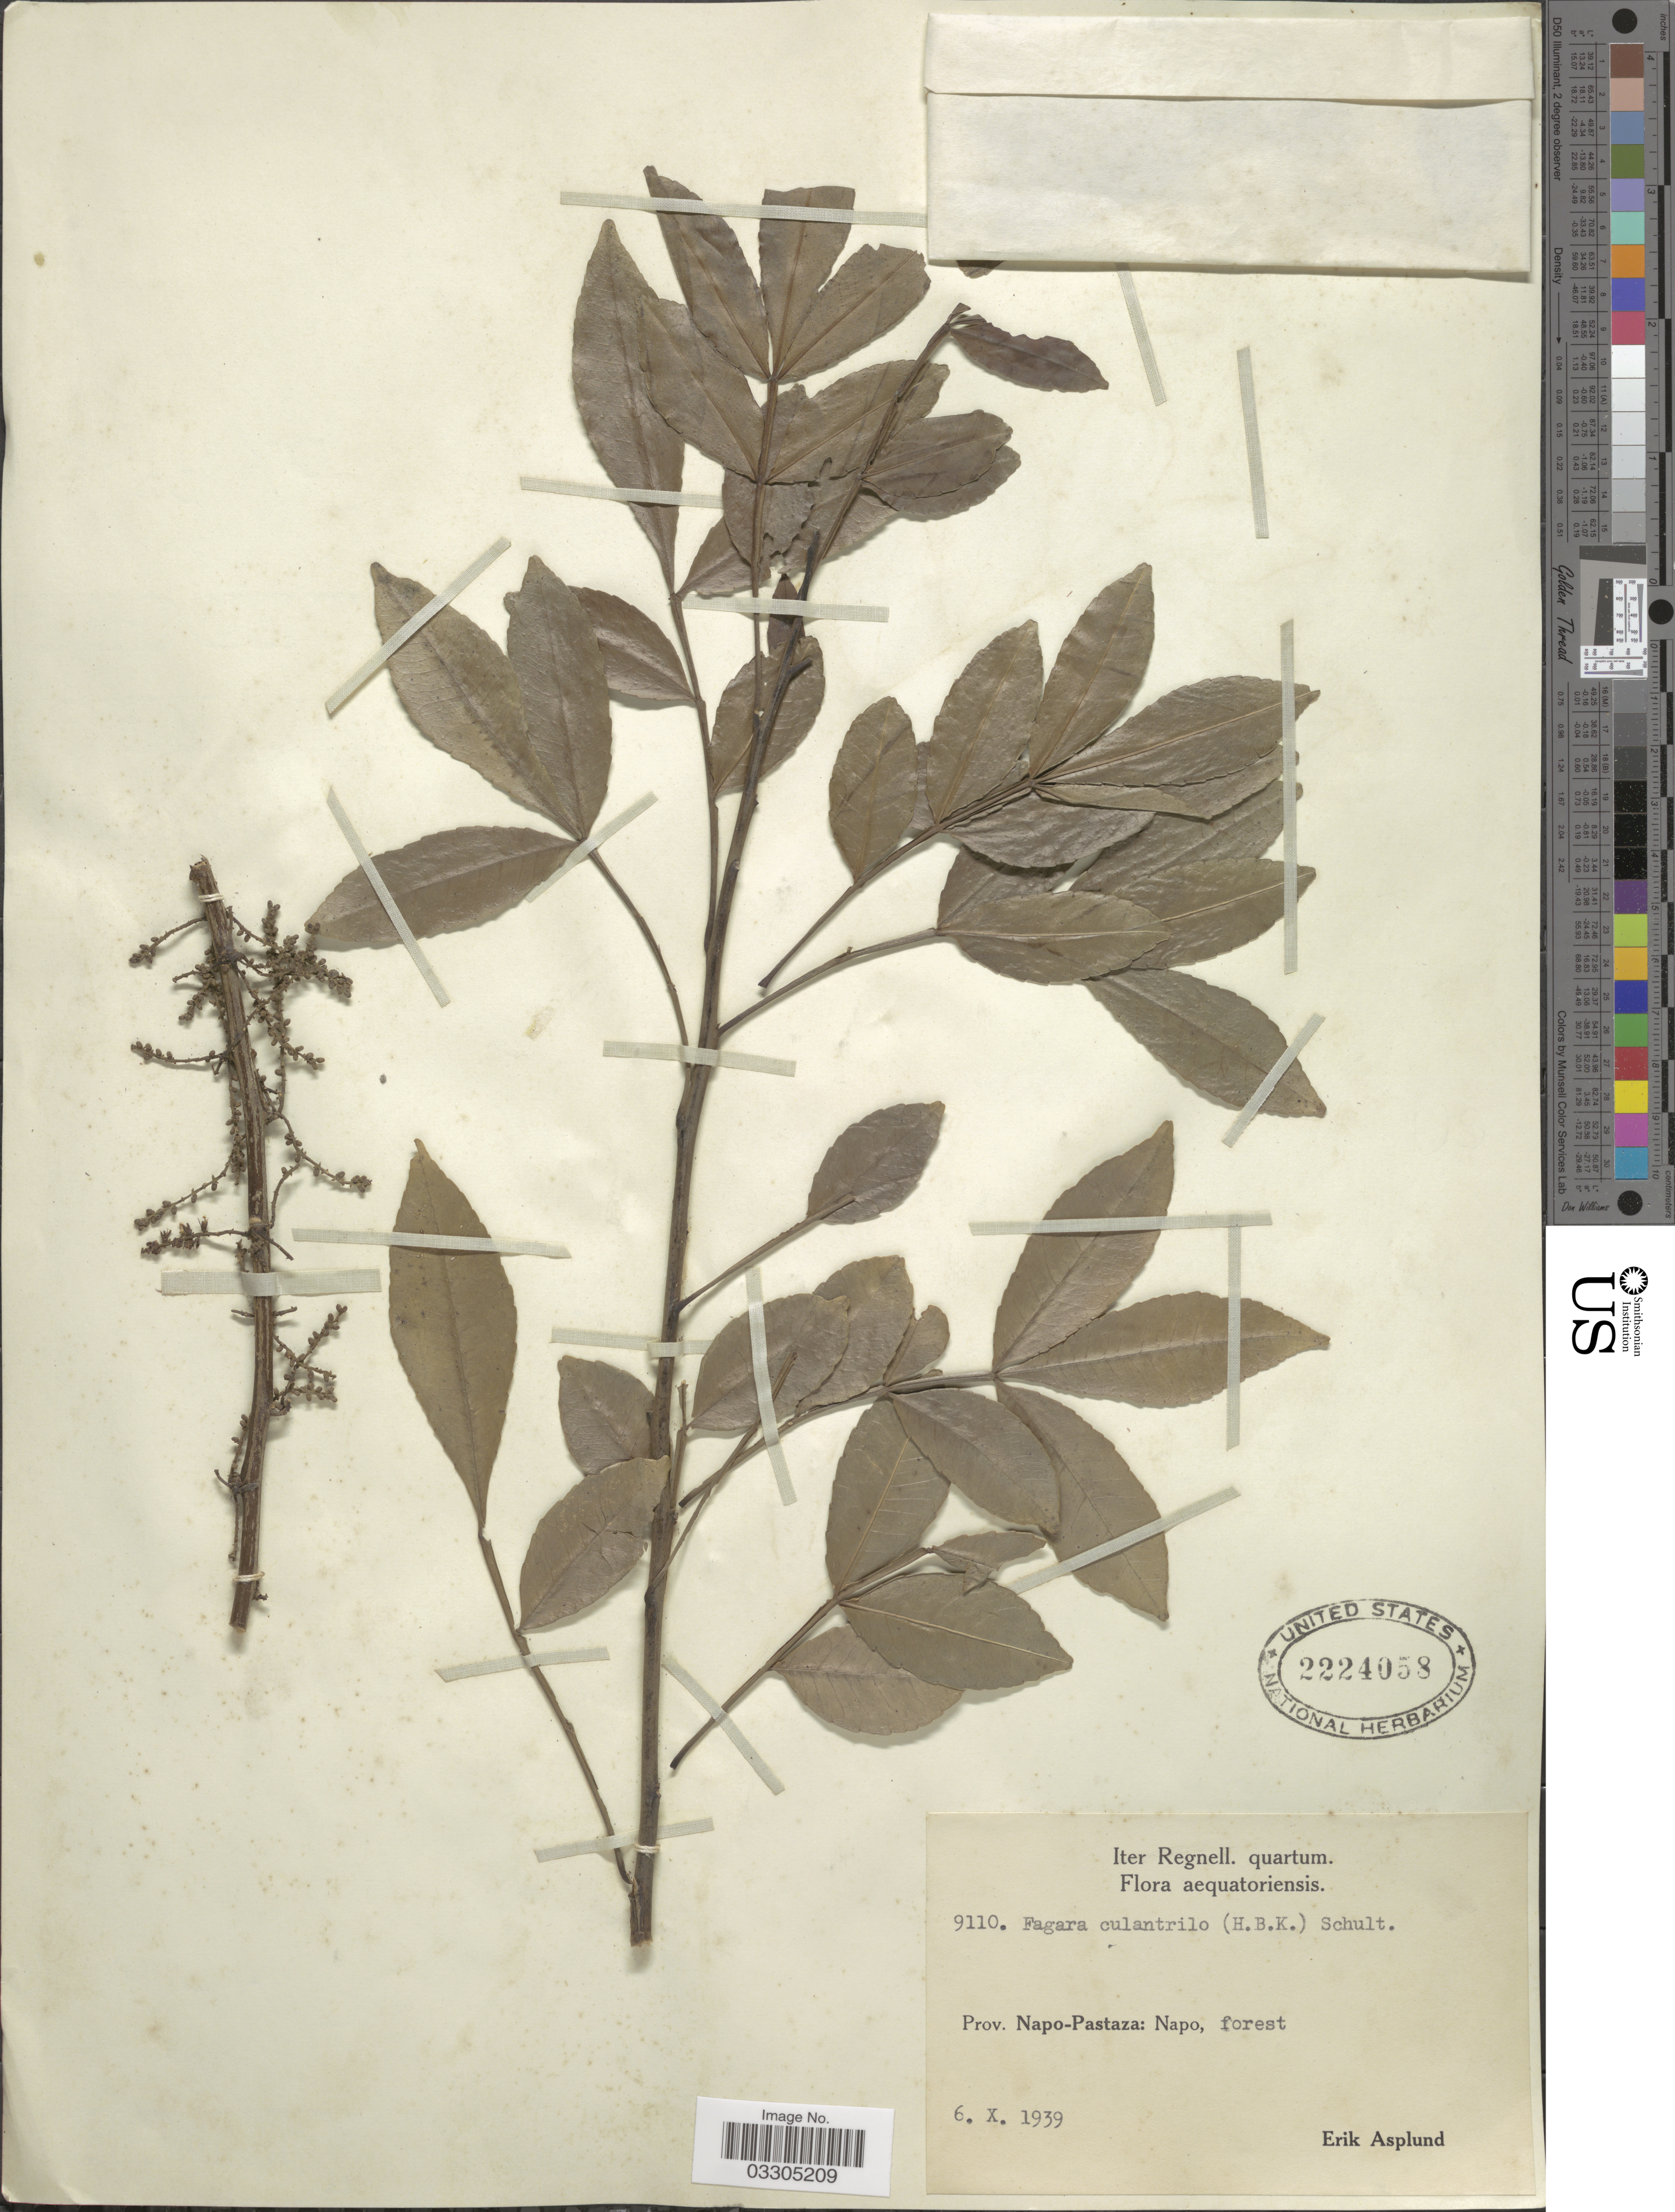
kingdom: Plantae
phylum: Tracheophyta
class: Magnoliopsida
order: Sapindales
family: Rutaceae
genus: Zanthoxylum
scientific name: Zanthoxylum culantrillo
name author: Kunth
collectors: E. Asplund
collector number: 9110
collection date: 1939-10-06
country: Ecuador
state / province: Napo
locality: Prov. Napo-Pastaza.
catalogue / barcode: US 2224058